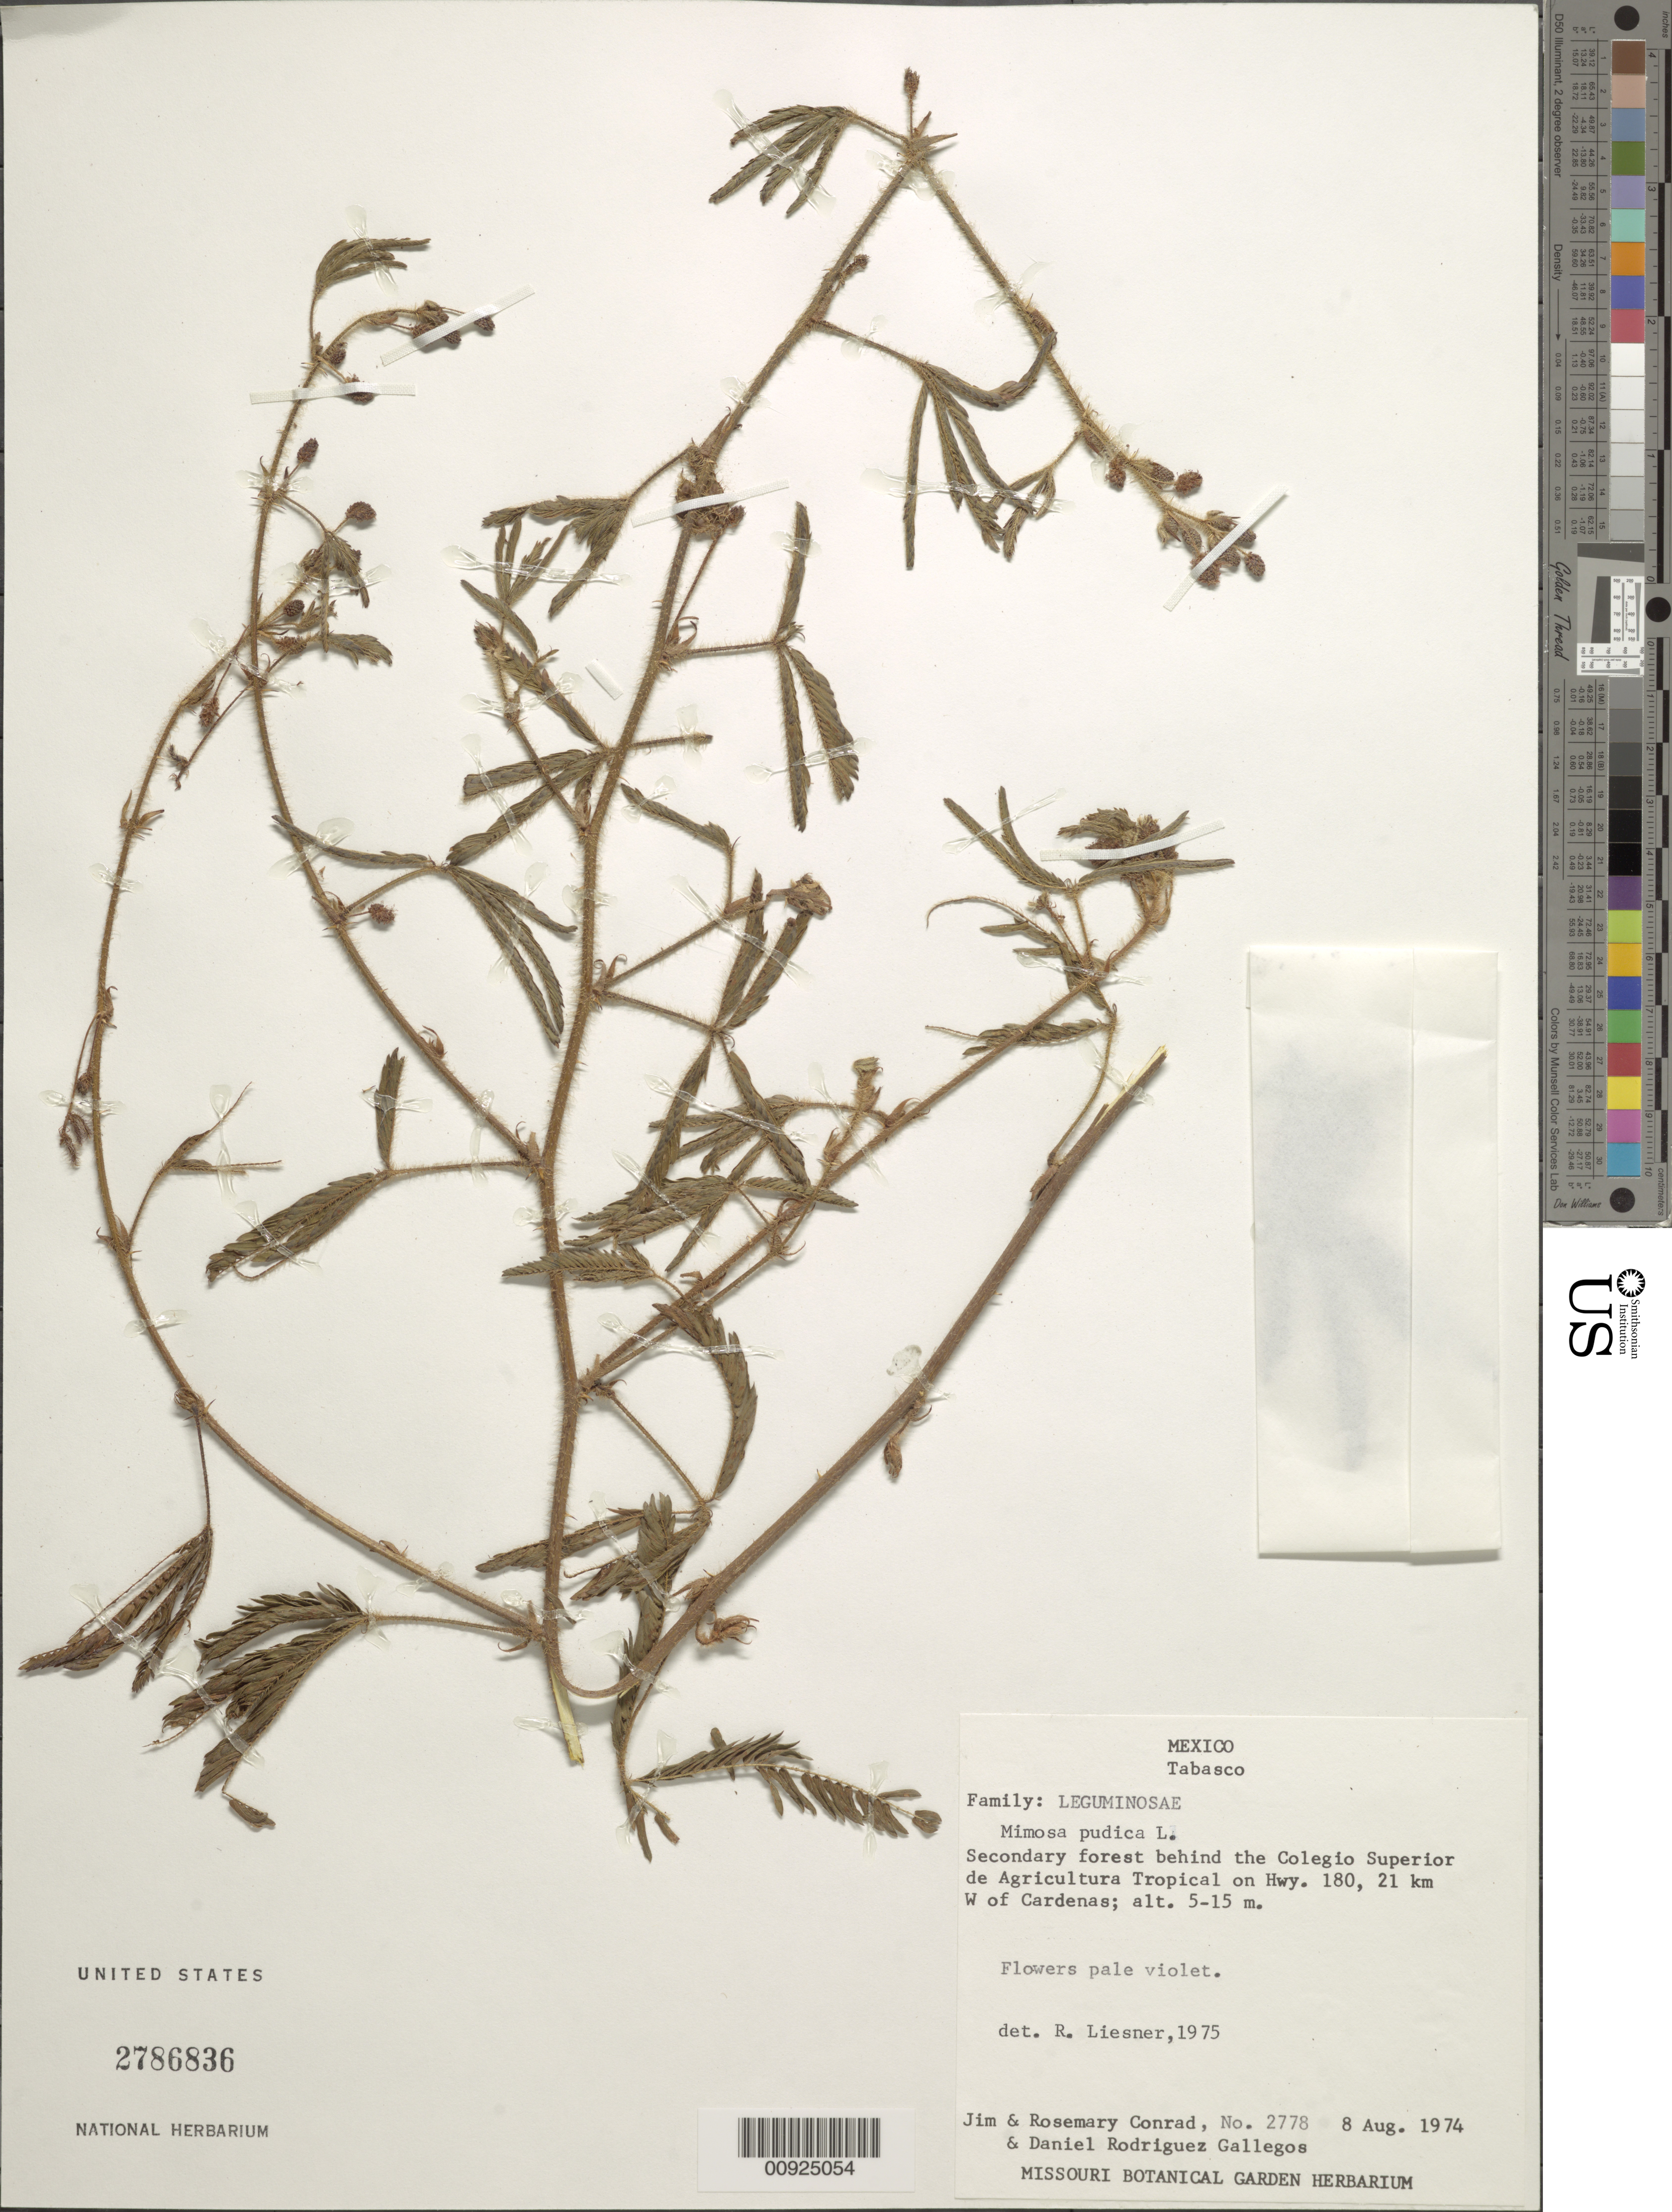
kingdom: Plantae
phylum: Tracheophyta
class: Magnoliopsida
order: Fabales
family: Fabaceae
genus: Mimosa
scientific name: Mimosa pudica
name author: L.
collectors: J. Conrad, R. Conrad & Rodríguez Gallegos, D.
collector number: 2778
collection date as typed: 08 Aug 1974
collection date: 1974-08-08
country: Mexico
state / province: Tabasco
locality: Behind the Colegio Superior de Agricultura Tropical on Hwy. 180, 21 km. W of Cardenas.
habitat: Secondary forest.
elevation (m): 15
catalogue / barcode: US 2786836